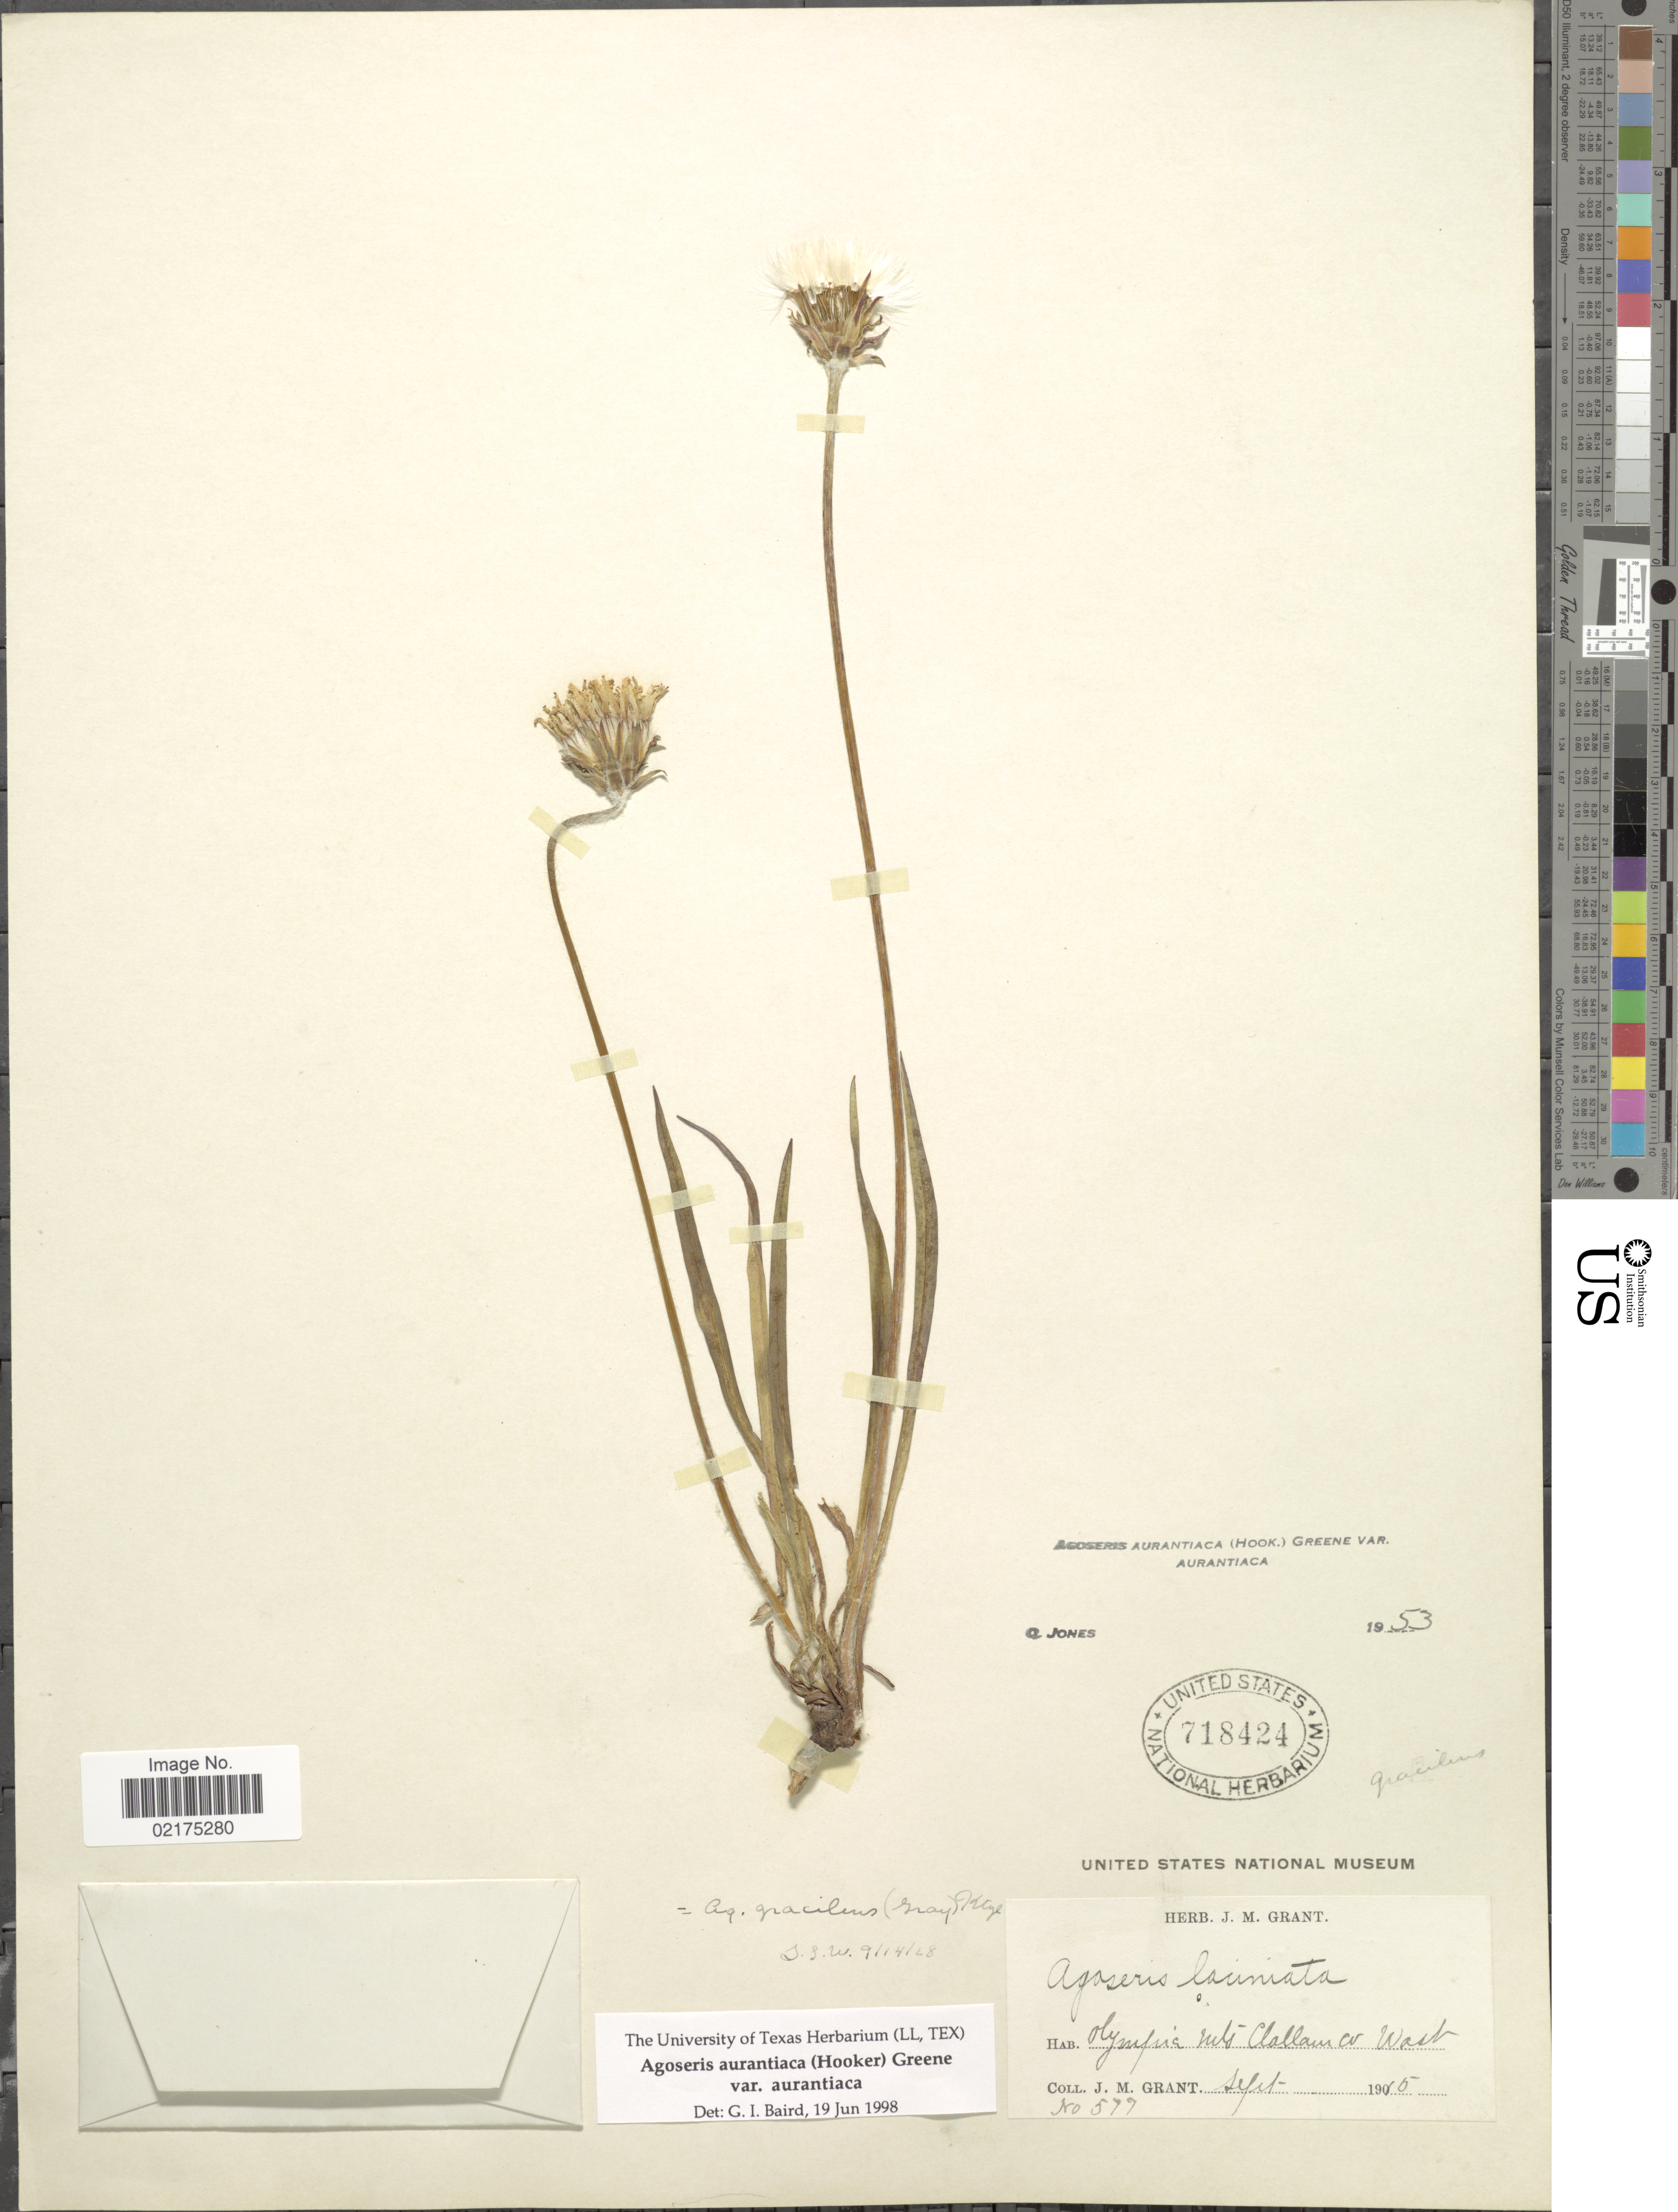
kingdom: Plantae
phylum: Tracheophyta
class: Magnoliopsida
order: Asterales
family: Asteraceae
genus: Agoseris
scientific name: Agoseris aurantiaca var. aurantiaca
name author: (Hook.) Greene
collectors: J. M. Grant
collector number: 577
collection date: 1915-09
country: United States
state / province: Washington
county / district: Clallam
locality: Olympia Mts, Clallam Co.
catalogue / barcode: US 718424